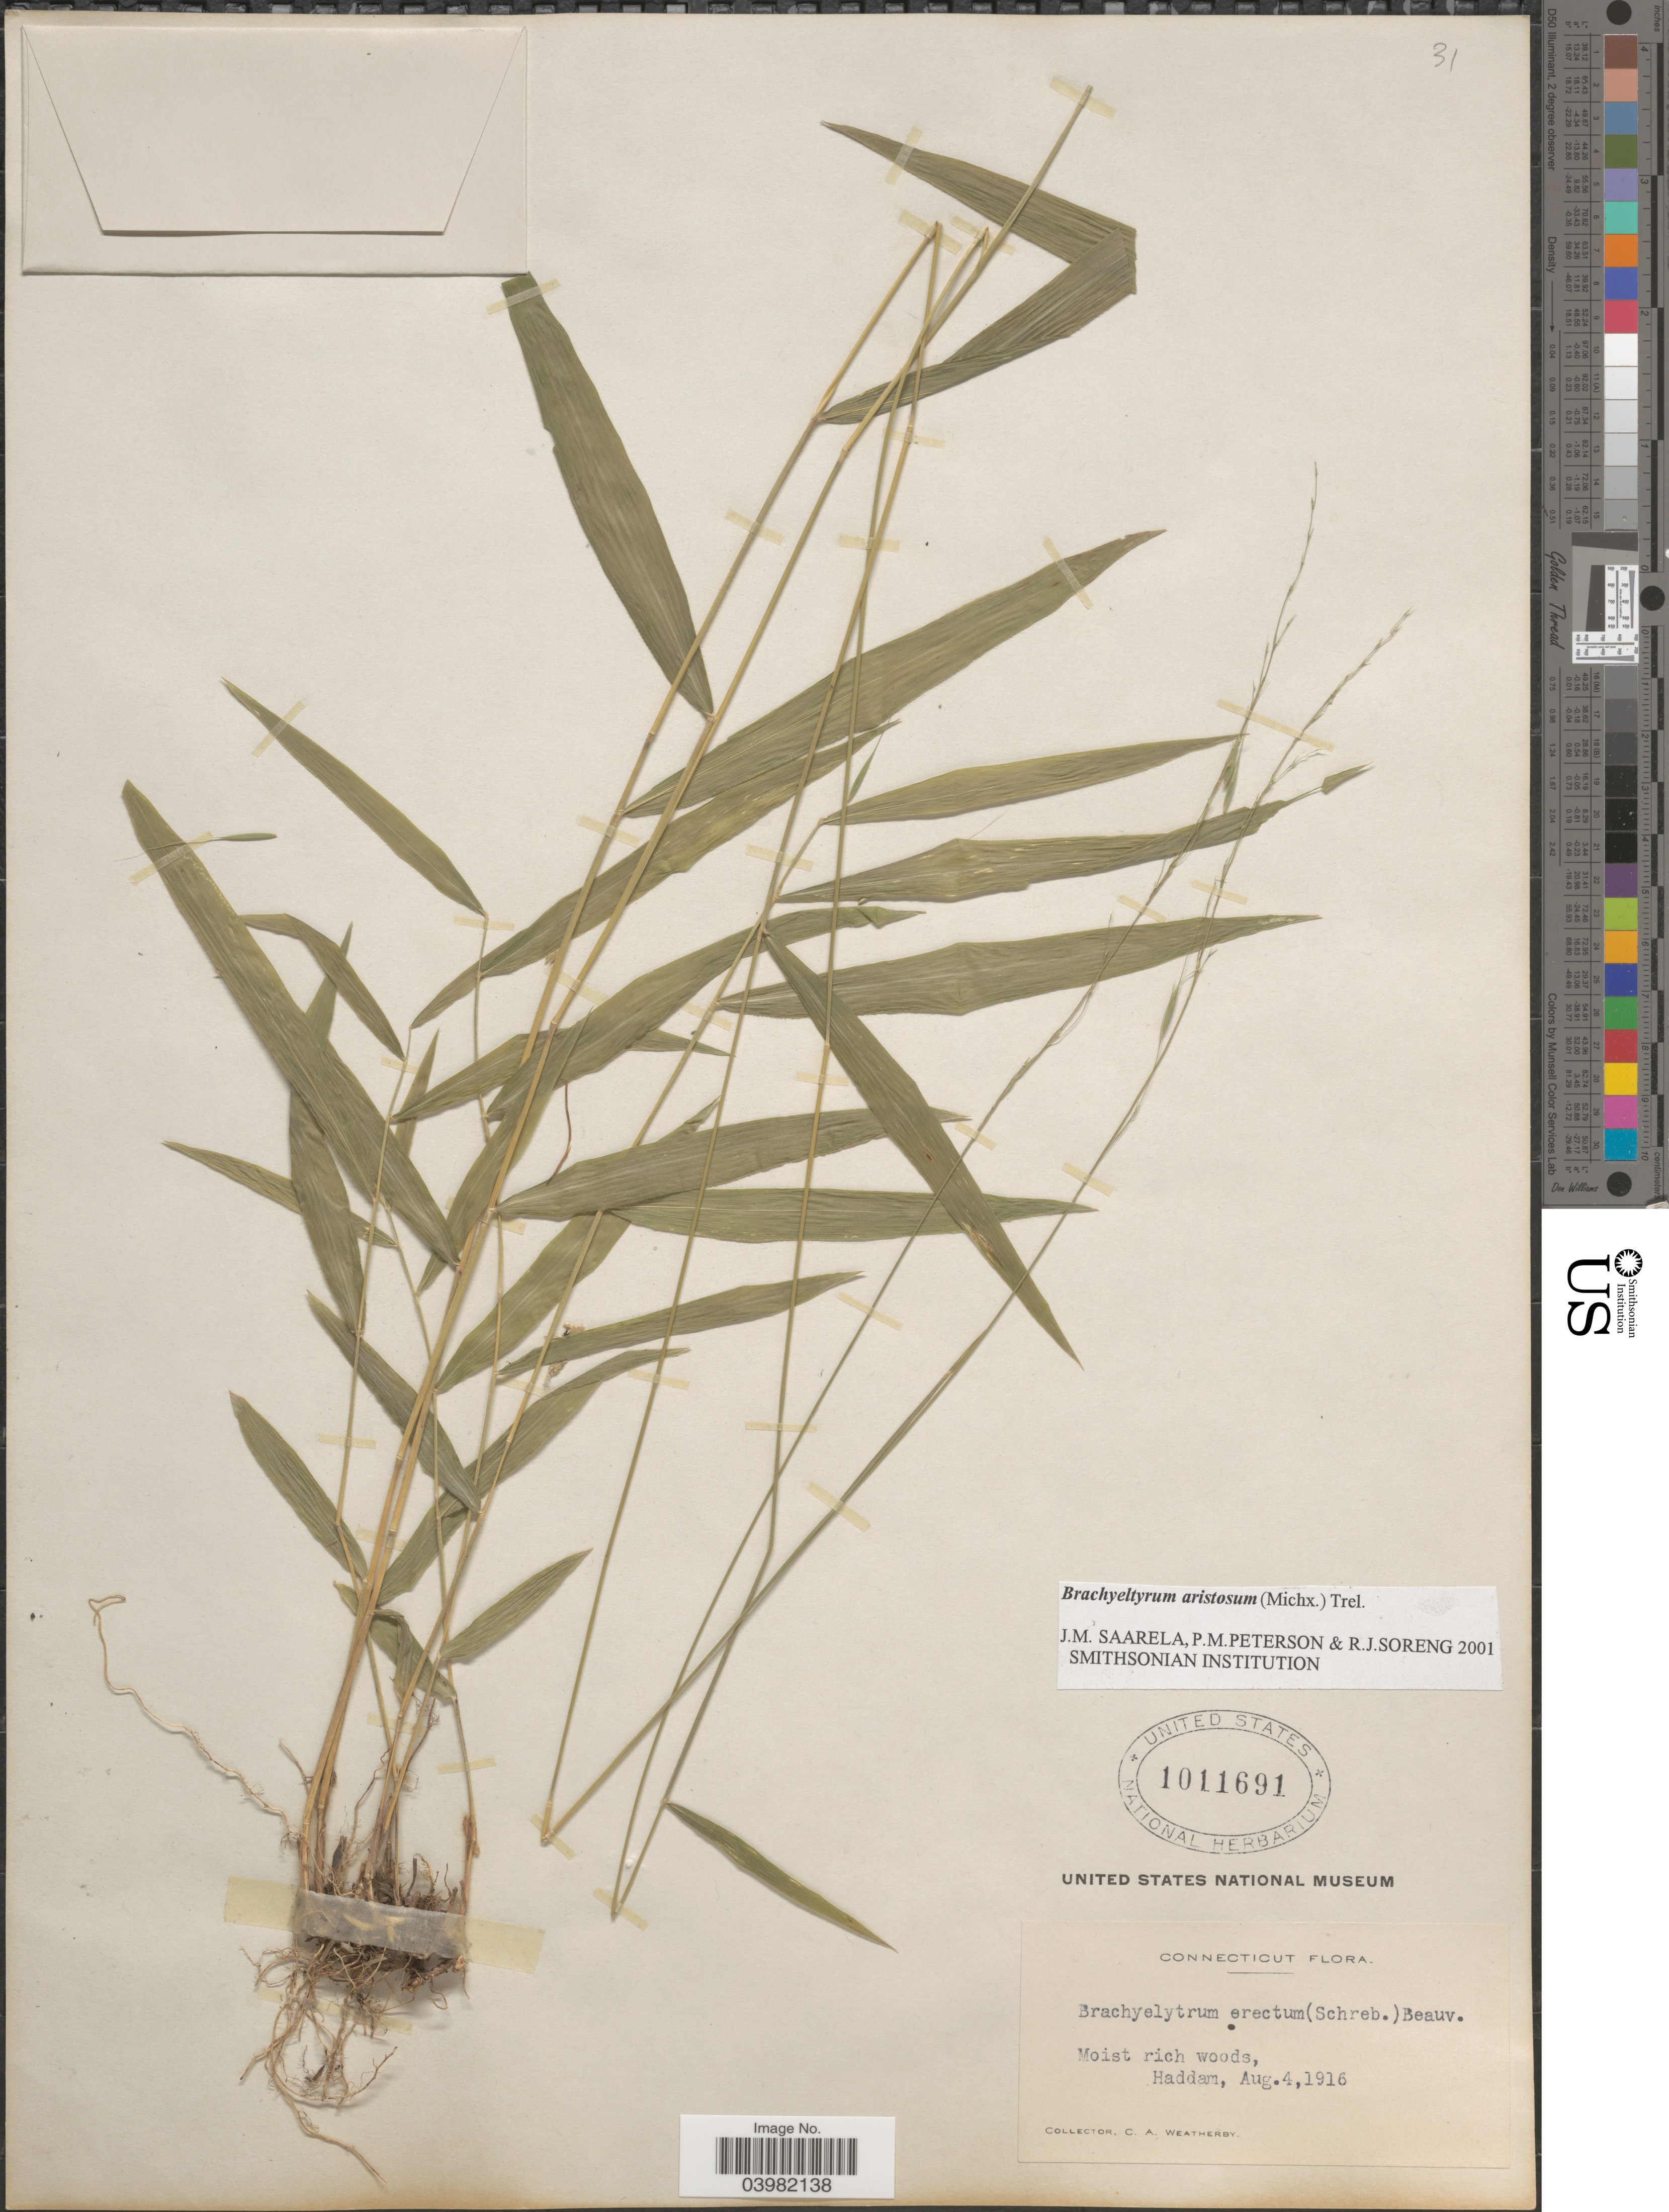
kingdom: Plantae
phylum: Tracheophyta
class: Liliopsida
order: Poales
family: Poaceae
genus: Brachyelytrum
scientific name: Brachyelytrum aristosum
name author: (Michx.) P. Beauv. ex Trel.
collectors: C. A. Weatherby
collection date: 1916-08-04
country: United States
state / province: Connecticut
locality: Haddam.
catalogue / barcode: US 1011691